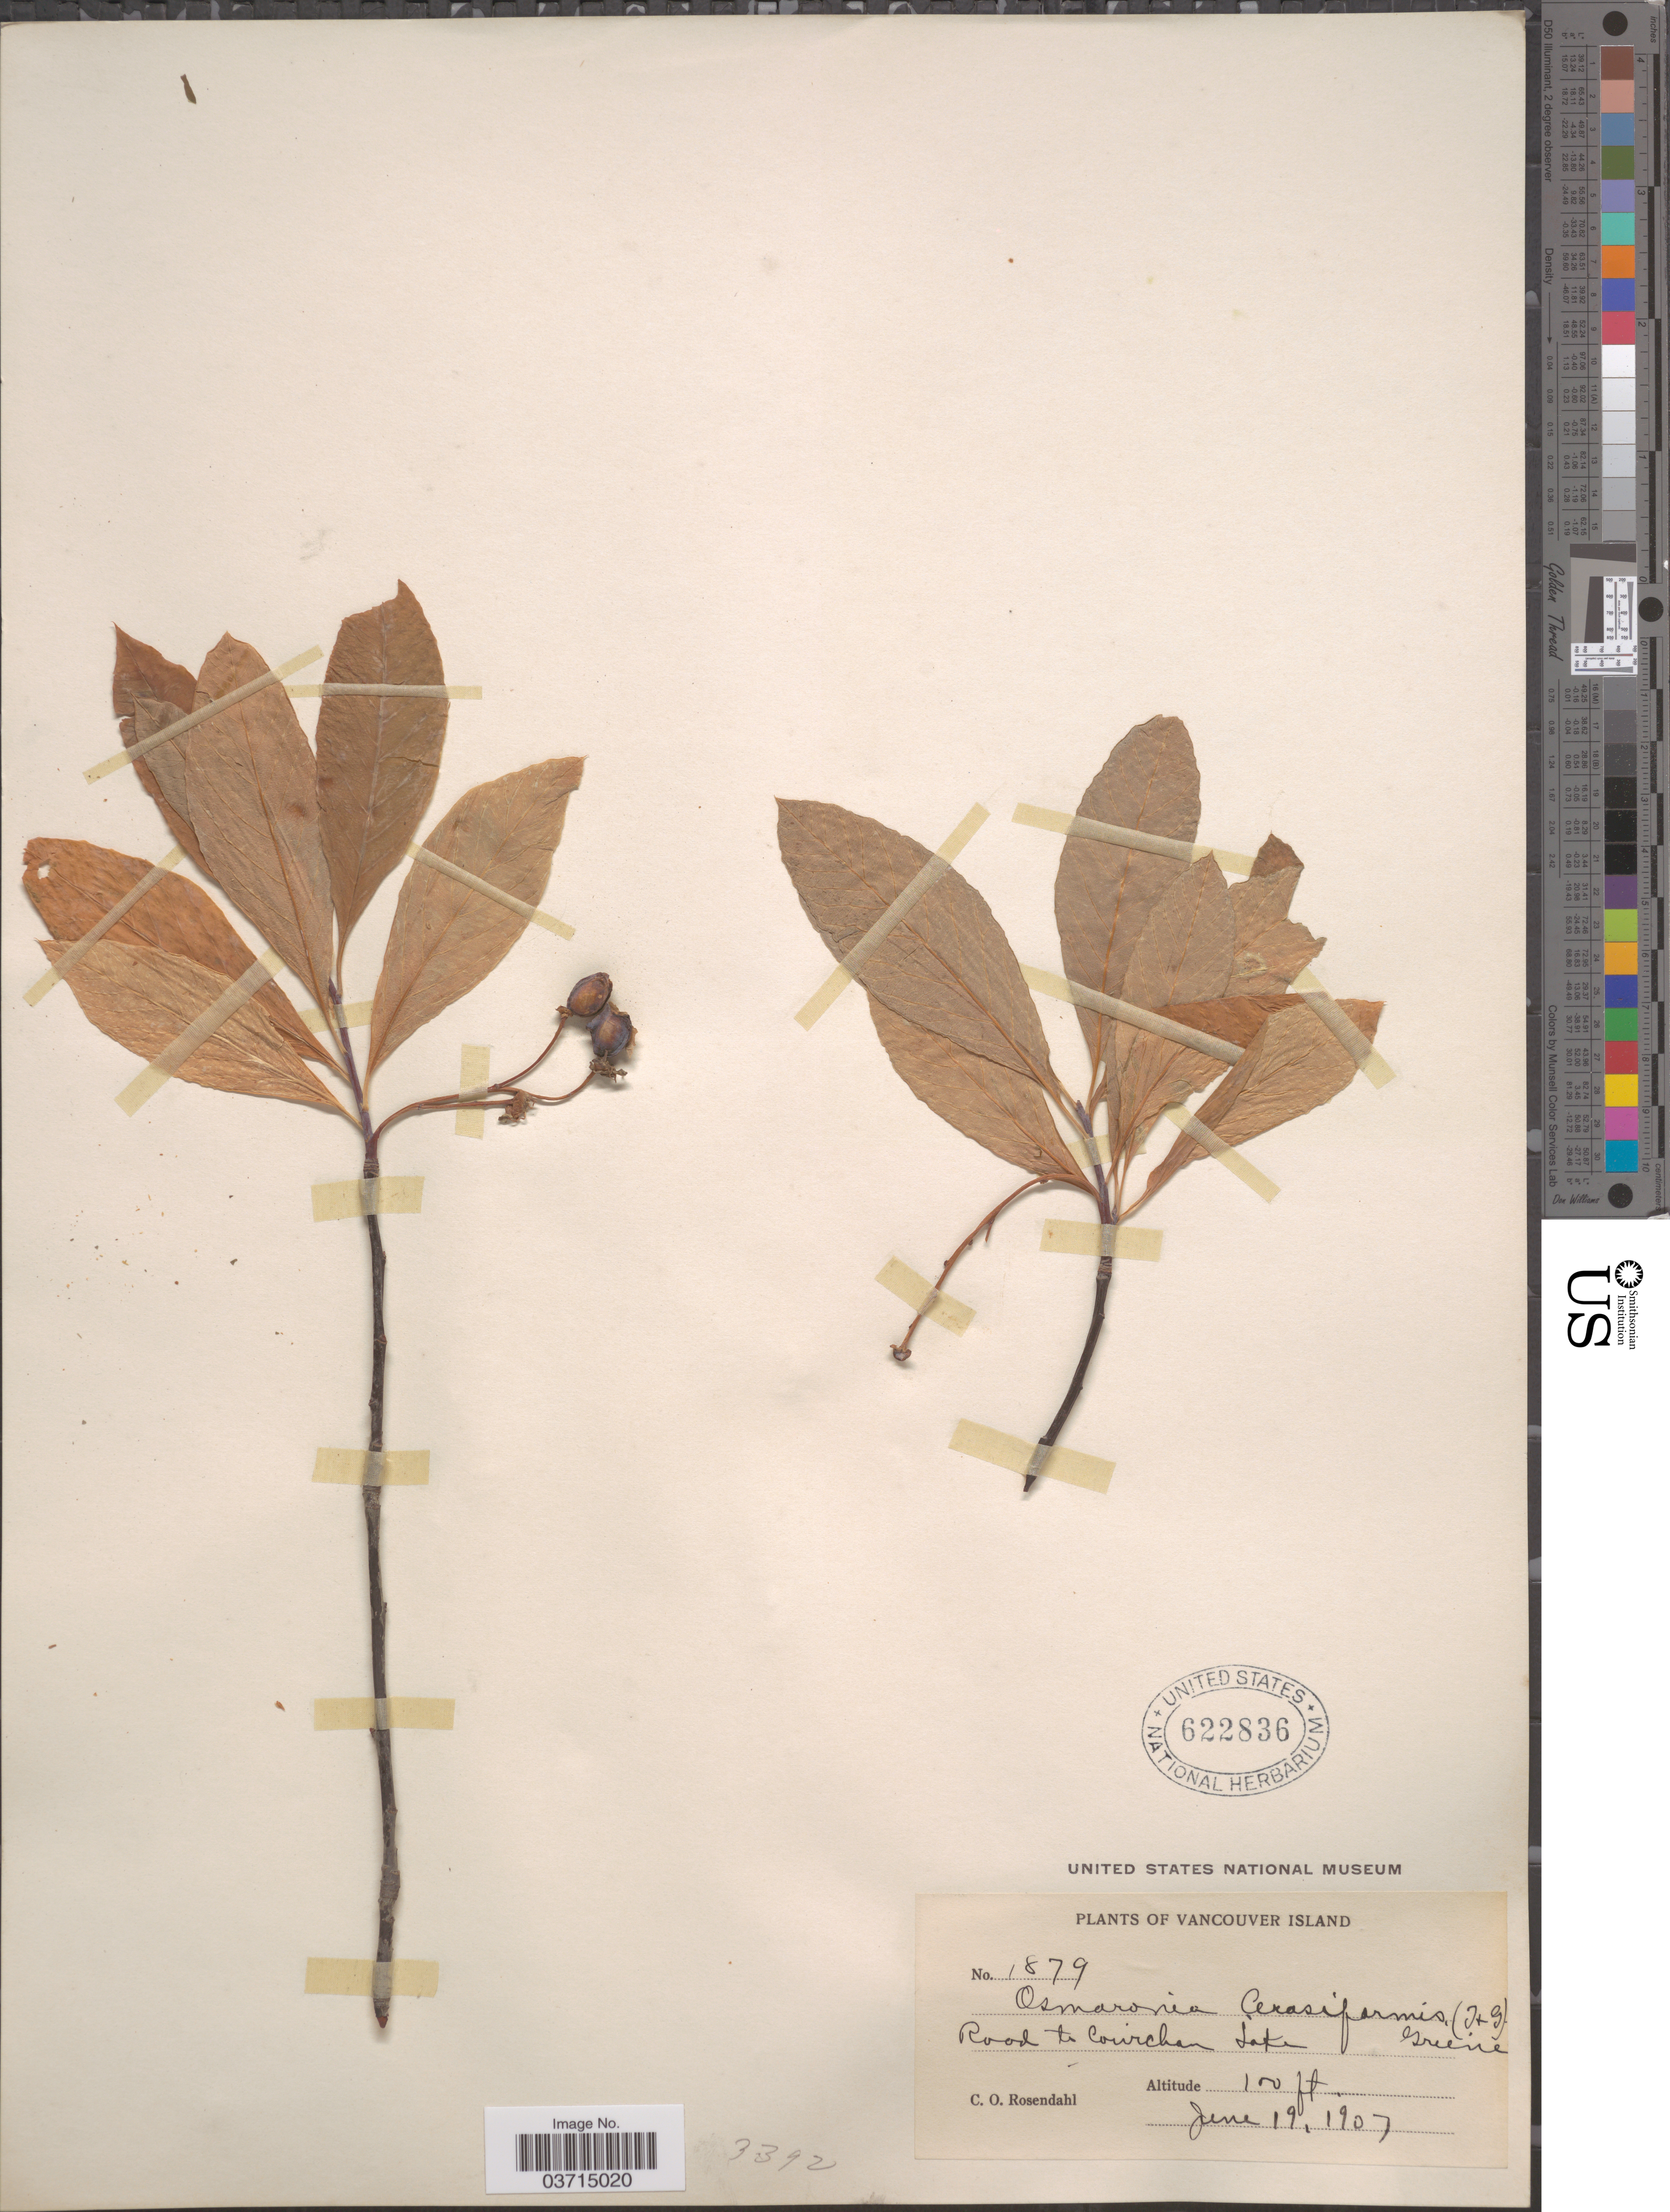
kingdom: Plantae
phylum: Tracheophyta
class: Magnoliopsida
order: Rosales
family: Rosaceae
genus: Oemleria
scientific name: Oemleria cerasiformis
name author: (Torr. & A. Gray ex Hook. & Arn.) J.W. Landon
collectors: C. O. Rosendahl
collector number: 1879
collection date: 1907-06-19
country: Canada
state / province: British Columbia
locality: Vancouver Island. Road to Cowichan Lake.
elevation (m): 30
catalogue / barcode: US 622836